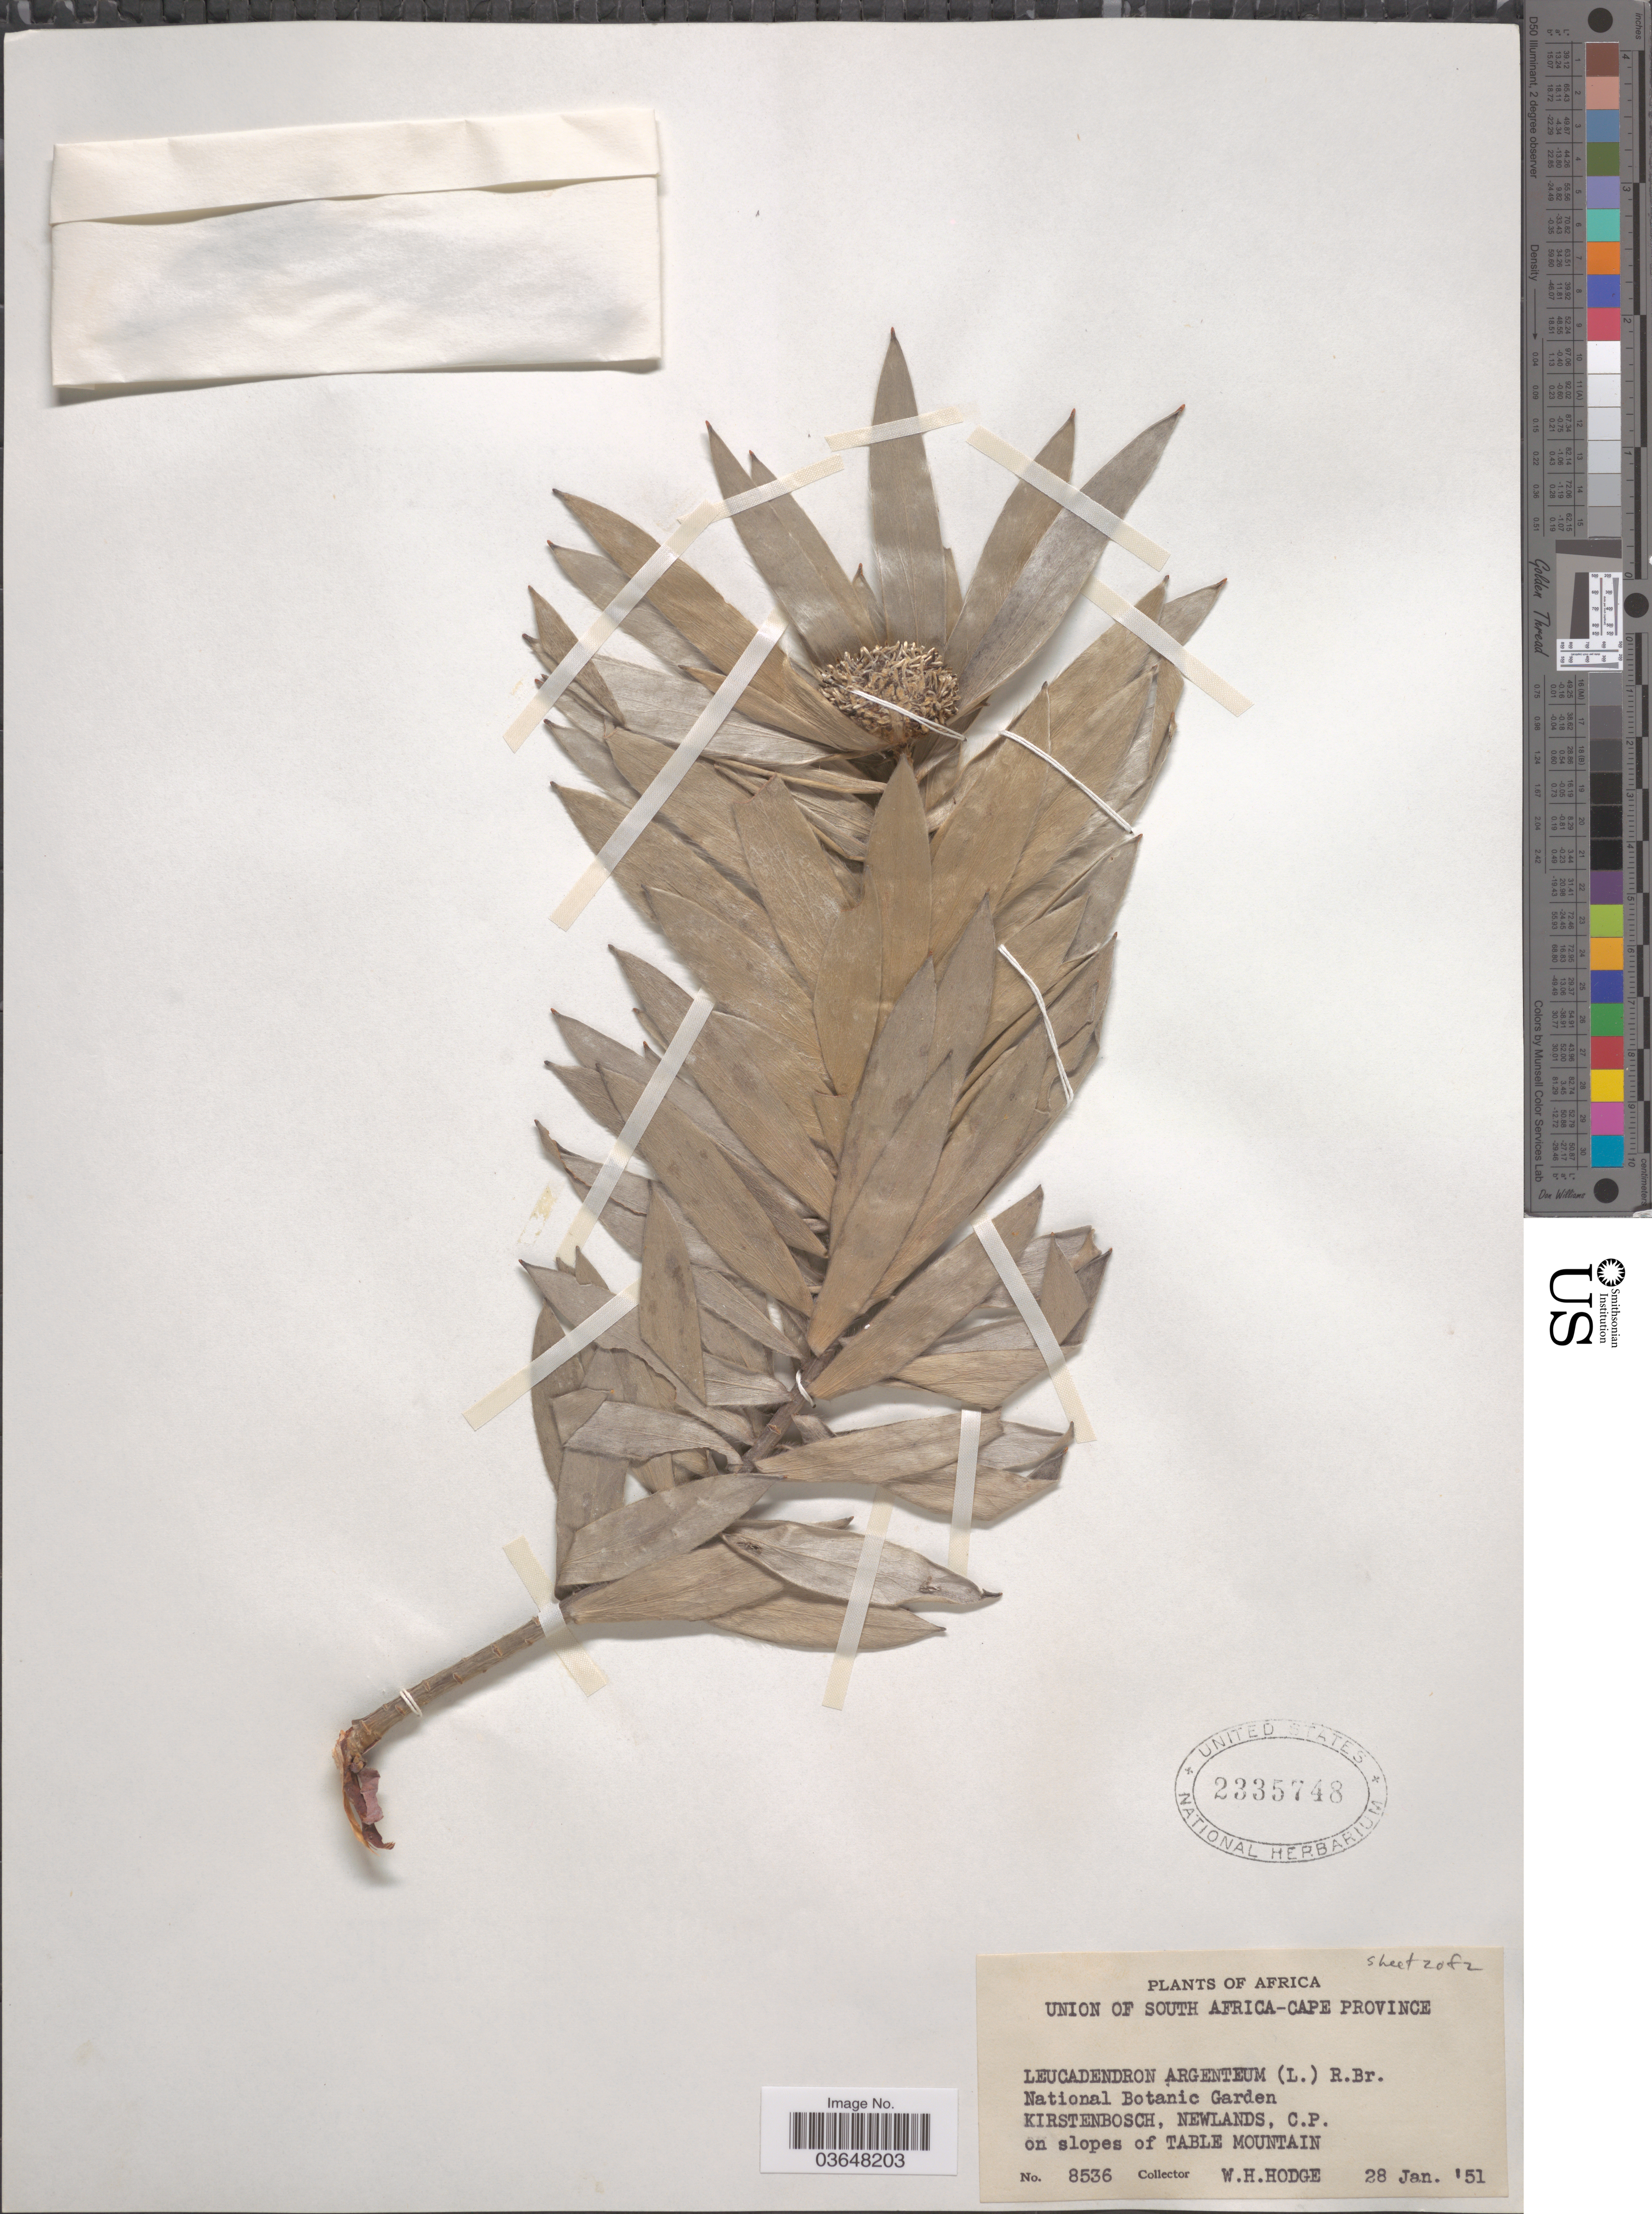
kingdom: Plantae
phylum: Tracheophyta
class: Magnoliopsida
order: Proteales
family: Proteaceae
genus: Leucadendron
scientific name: Leucadendron argenteum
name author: R. Br.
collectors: W. Hodge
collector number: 8536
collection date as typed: Transcribed d/m/y: 28/1/51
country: South Africa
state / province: Western Cape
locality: National Botanic Garden, Kirstenbosch, Newlands. On slopes of Table Mountain.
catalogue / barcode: US 2335748